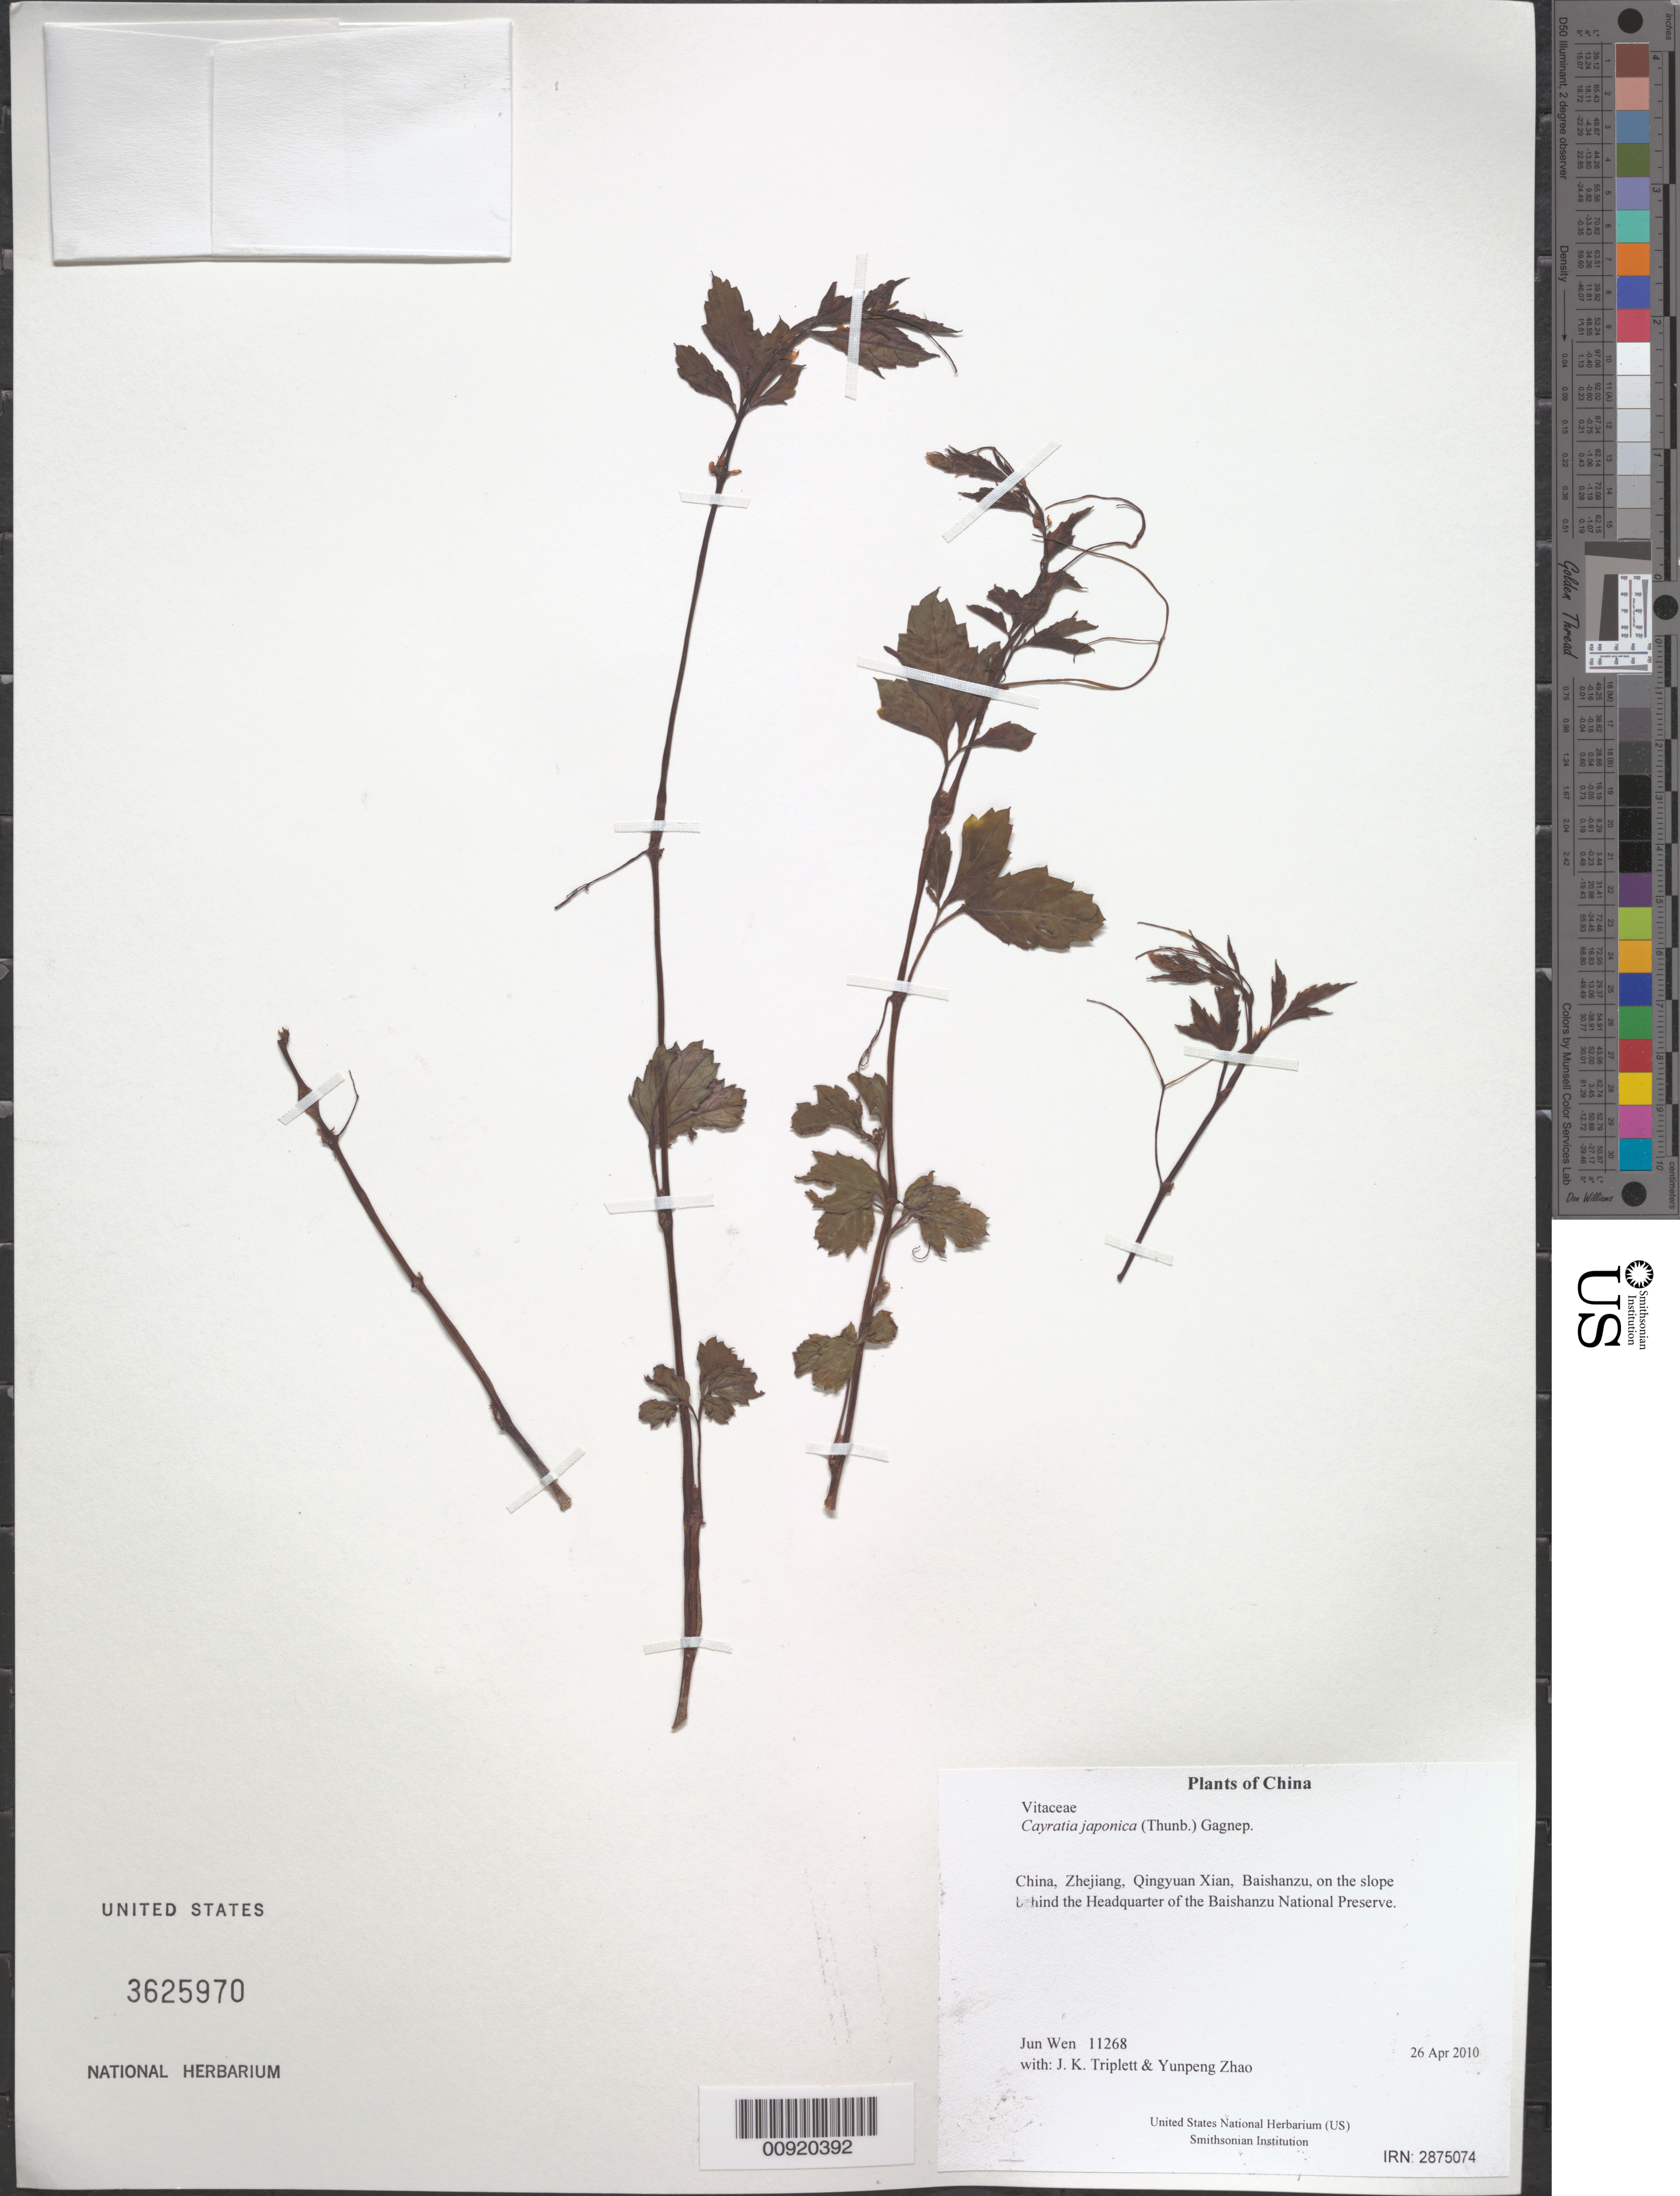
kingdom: Plantae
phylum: Tracheophyta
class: Magnoliopsida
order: Vitales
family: Vitaceae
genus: Causonis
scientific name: Causonis japonica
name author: (Thunb.) Raf.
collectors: J. Wen, J. K. Triplett & Yunpeng Zhao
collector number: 11268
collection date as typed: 26 Apr 2010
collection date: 2010-04-26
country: China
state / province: Zhejiang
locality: Qingyuan Xian, Baishanzu, on the slope behind the Headquarter of the Baishanzu National Preserve.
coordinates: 27 44.386 N, 119 10.796 E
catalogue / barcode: US 3625970